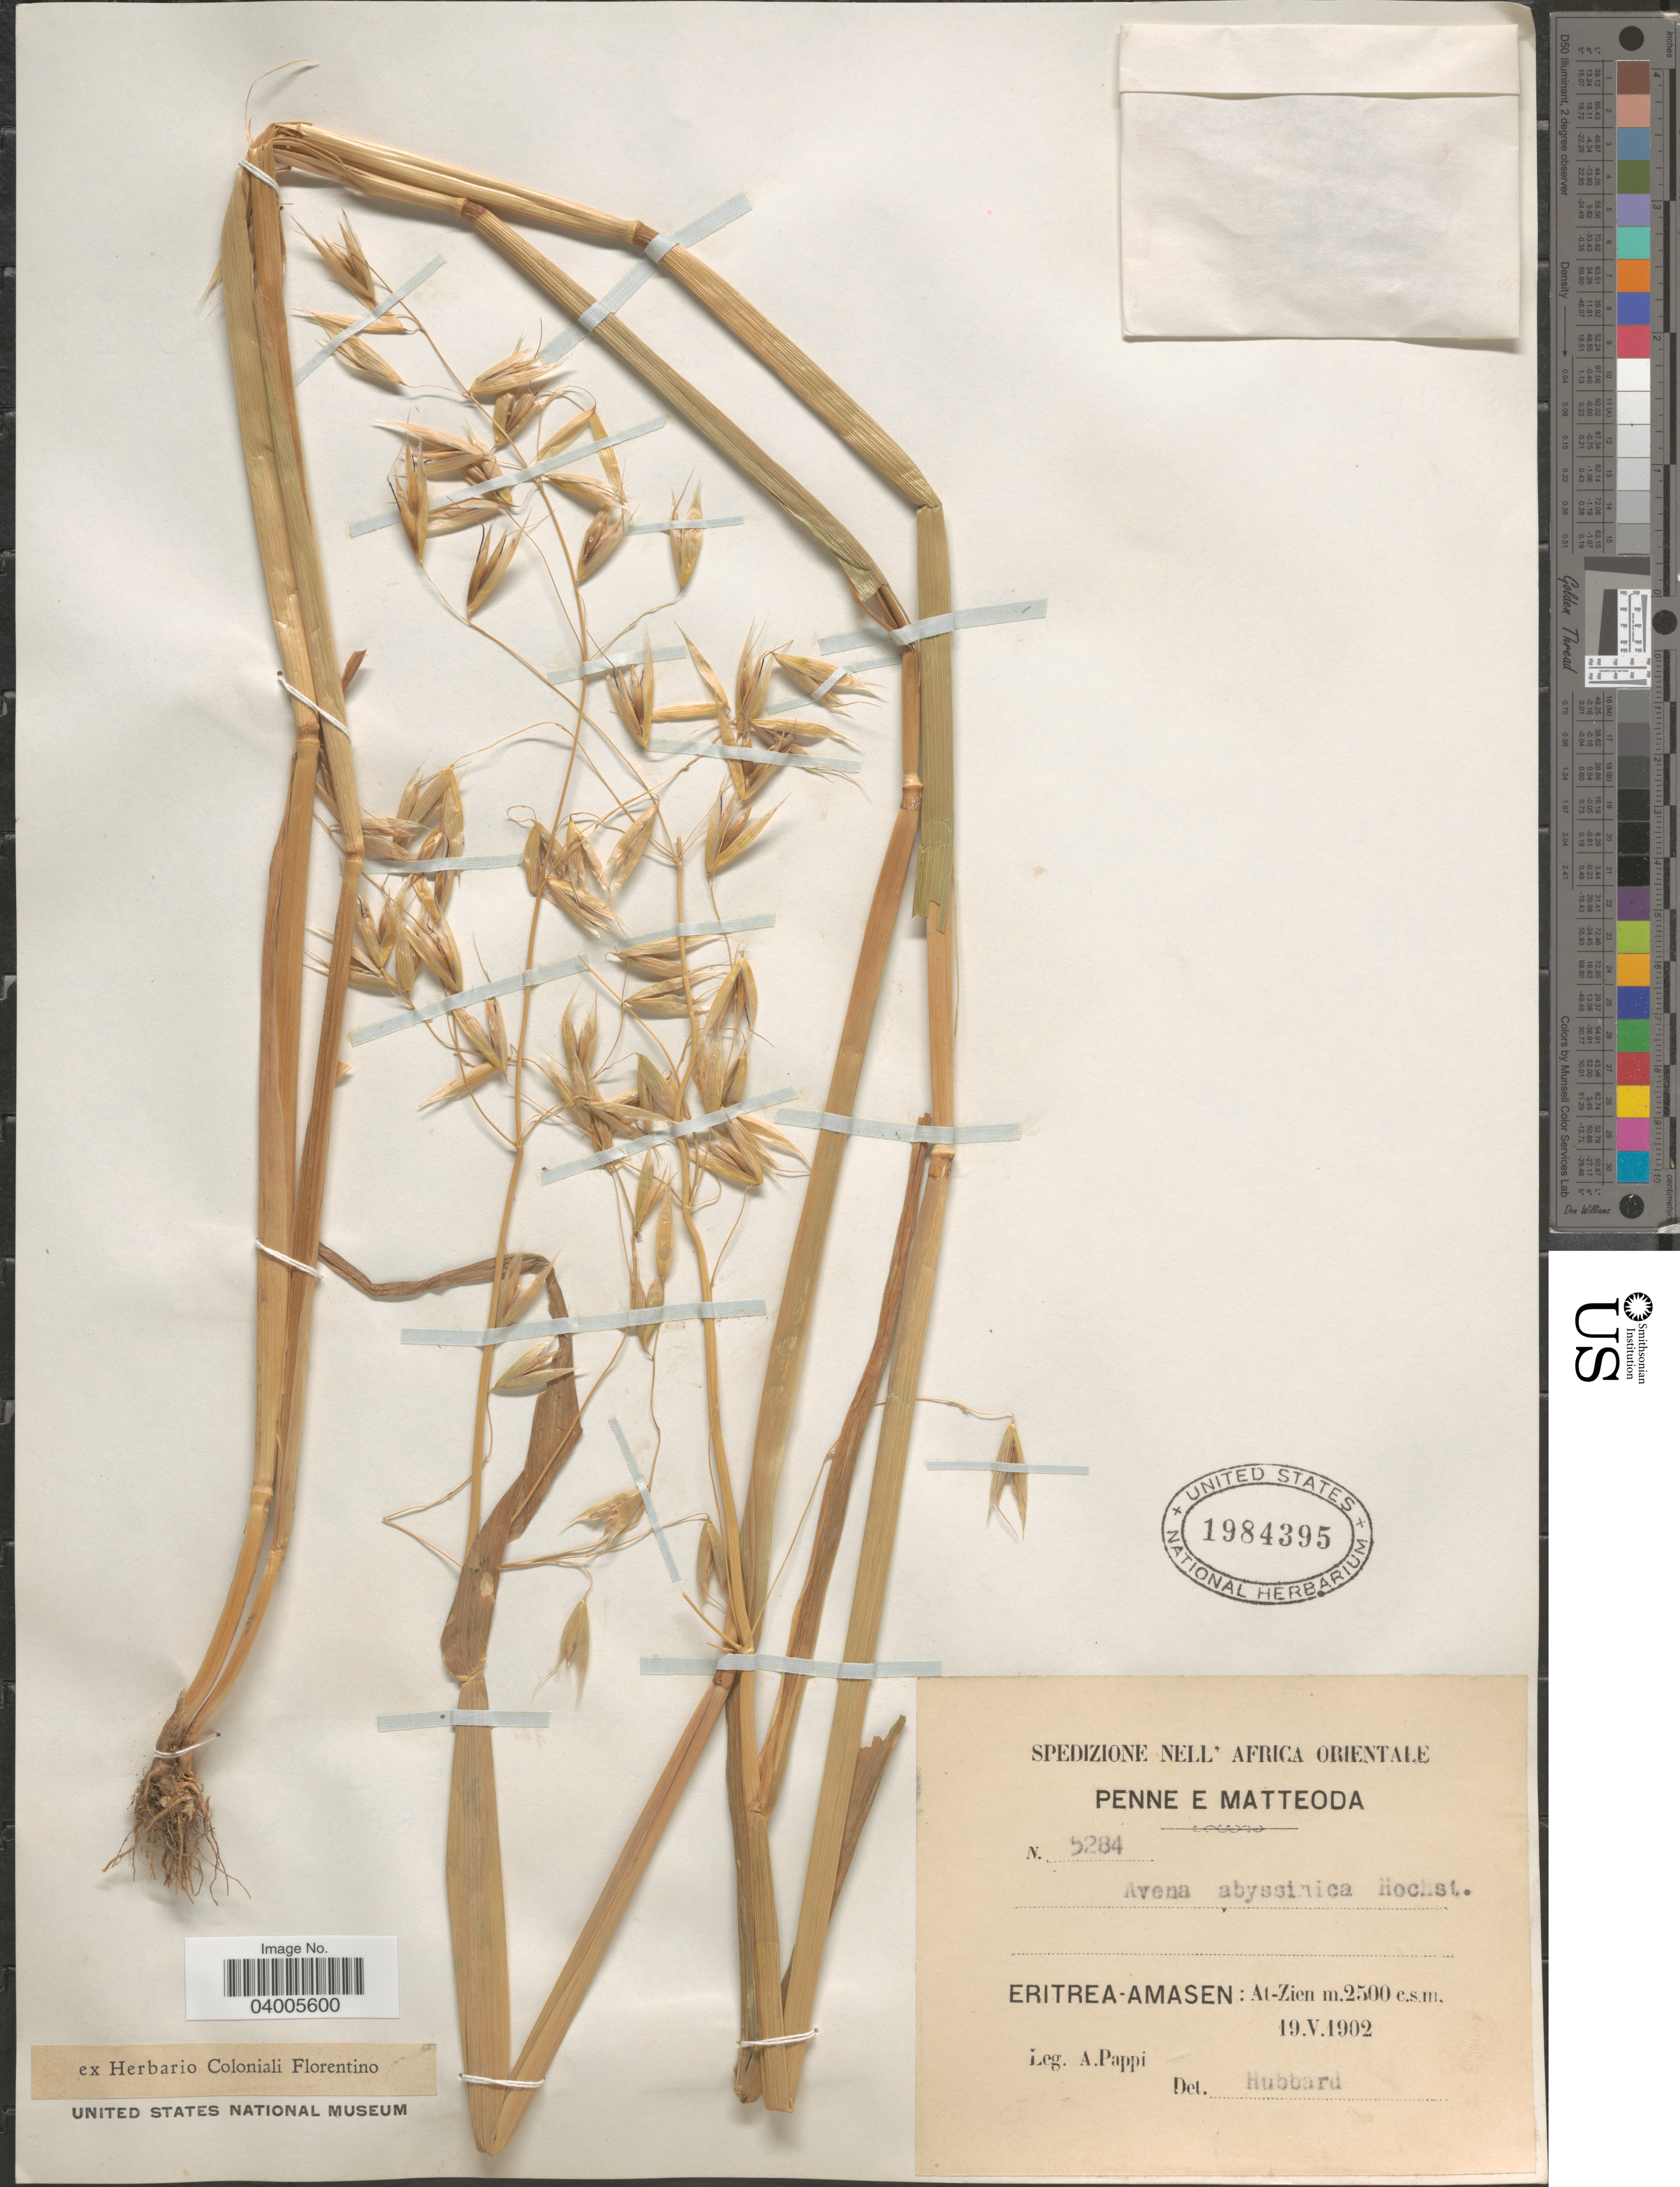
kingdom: Plantae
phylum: Tracheophyta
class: Liliopsida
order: Poales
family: Poaceae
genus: Avena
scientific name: Avena abyssinica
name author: K. Hochst.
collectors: A. Pappi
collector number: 5284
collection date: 1902-05-19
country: Eritrea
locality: Eritrea-Amasen: At-Zien.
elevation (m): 2500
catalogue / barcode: US 1984395